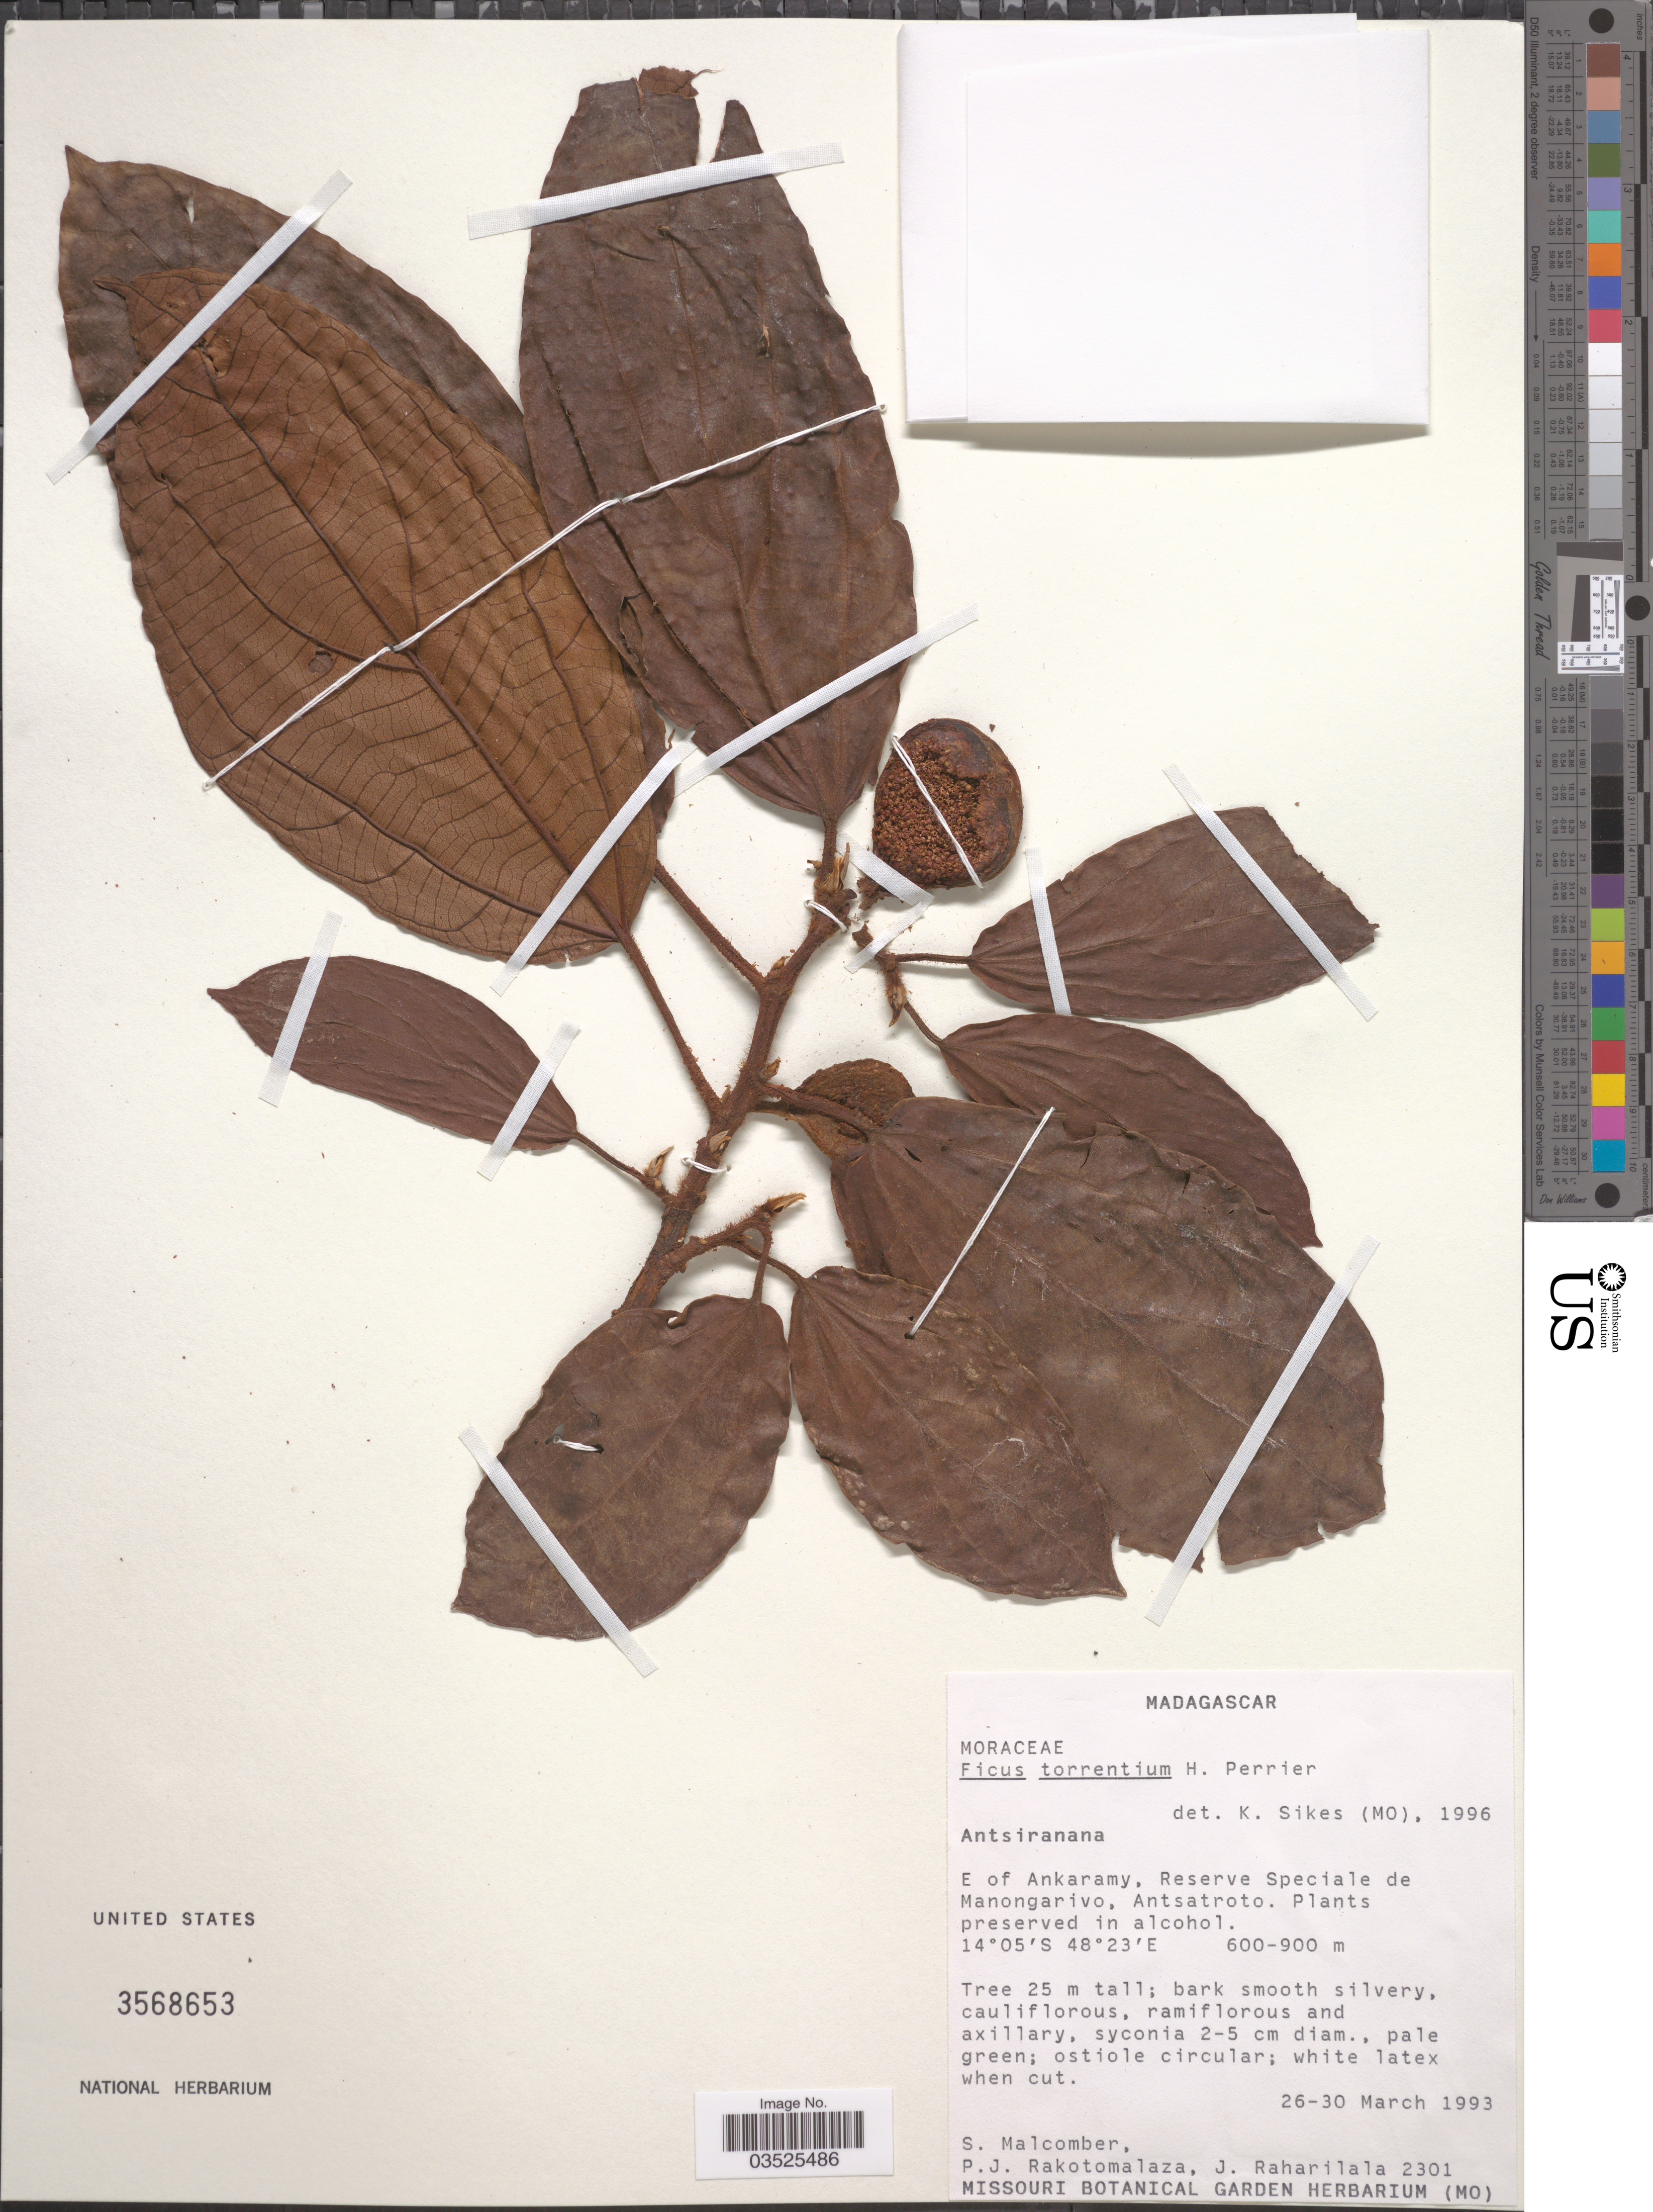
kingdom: Plantae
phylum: Tracheophyta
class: Magnoliopsida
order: Rosales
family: Moraceae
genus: Ficus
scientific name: Ficus torrentium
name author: H. Perrier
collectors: S. T. Malcomber, P. J. Rakotomalaza & J. I. Raharilala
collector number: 2301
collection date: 1993-03-26/1993-03-30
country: Madagascar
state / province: Diana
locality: E of Ankaramy, Reserve Speciale de Manongarivo, Antsatroto.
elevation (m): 600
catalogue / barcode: US 3568653